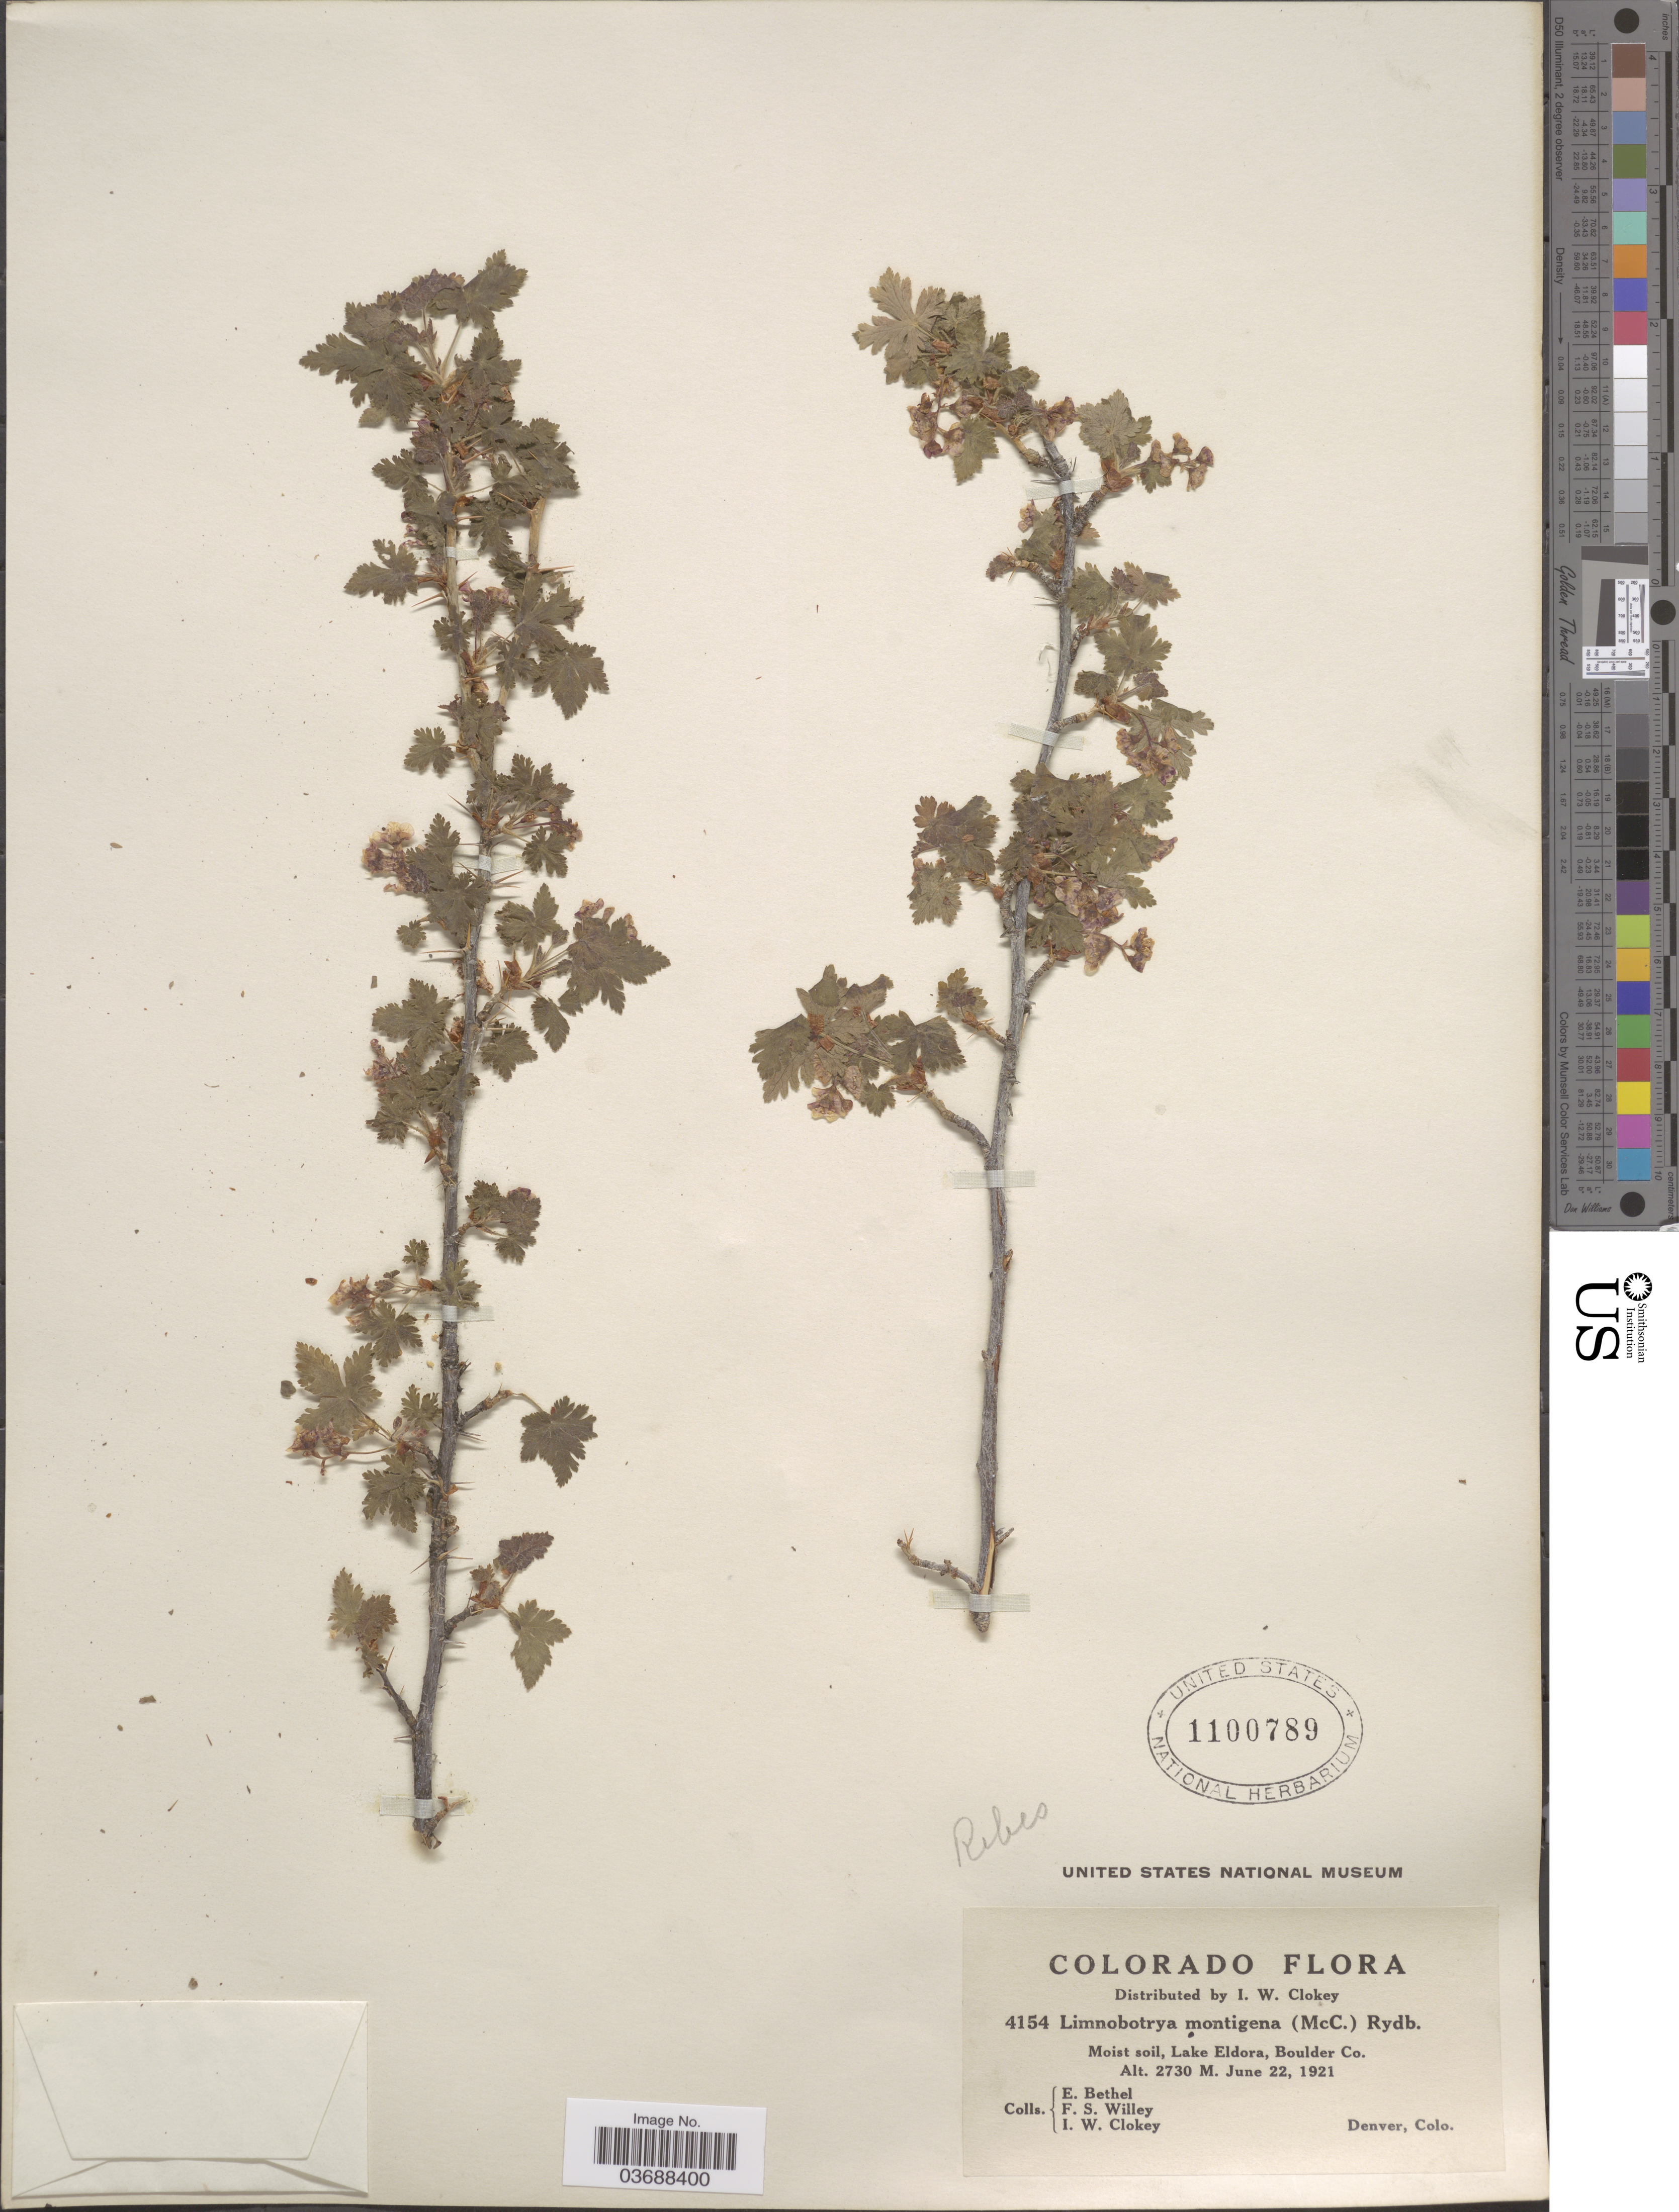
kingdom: Plantae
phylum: Tracheophyta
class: Magnoliopsida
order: Saxifragales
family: Grossulariaceae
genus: Ribes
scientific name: Ribes montigenum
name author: McClatchie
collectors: E. Bethel, F. Willey & I. W. Clokey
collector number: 4154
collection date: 1921-06-22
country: United States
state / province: Colorado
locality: Lake Eldora, Boulder Co.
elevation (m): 2730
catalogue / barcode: US 1100789